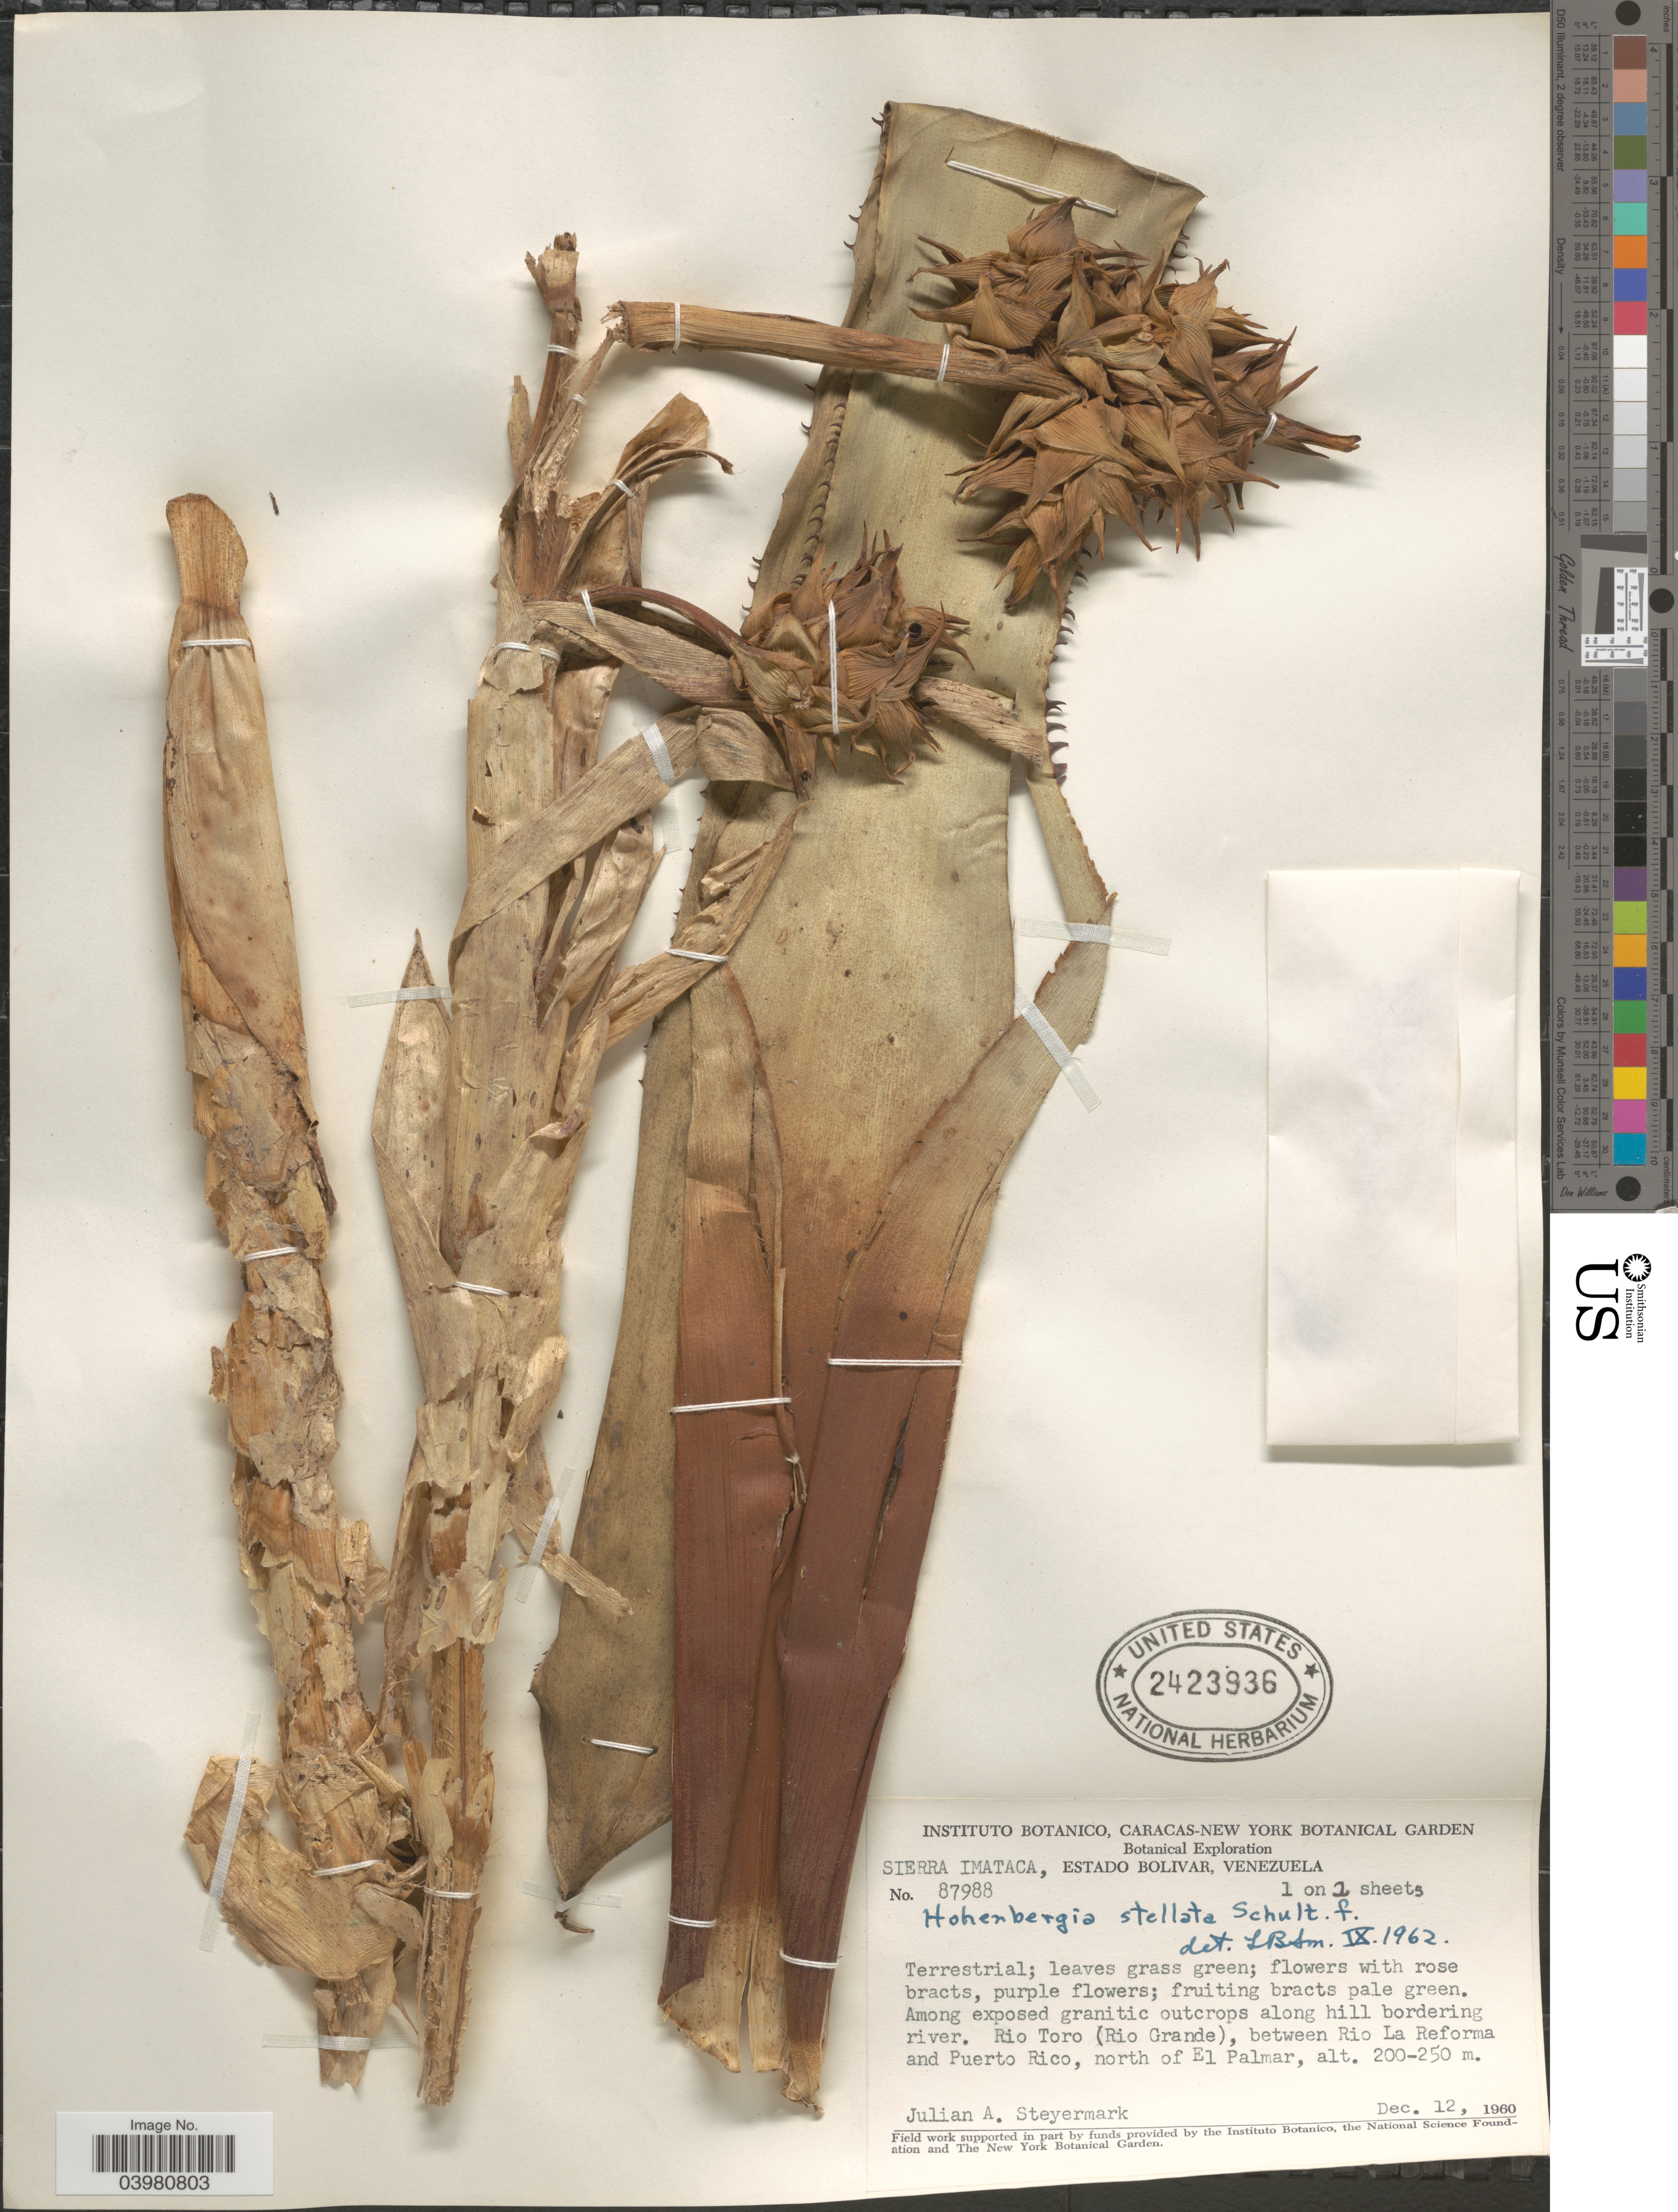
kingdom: Plantae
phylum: Tracheophyta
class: Liliopsida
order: Poales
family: Bromeliaceae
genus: Hohenbergia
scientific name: Hohenbergia stellata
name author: Schult. & Schult. f.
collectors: J. Steyermark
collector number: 87988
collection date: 1960-12-12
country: Venezuela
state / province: Bolivar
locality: Sierra Imataca. Among exposed granitic outcrops along hill bordering river. Rio Toro (Rio Grande), between La Reforma and Puerto Rico, north of El Palmar.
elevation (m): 200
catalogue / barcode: US 2423936